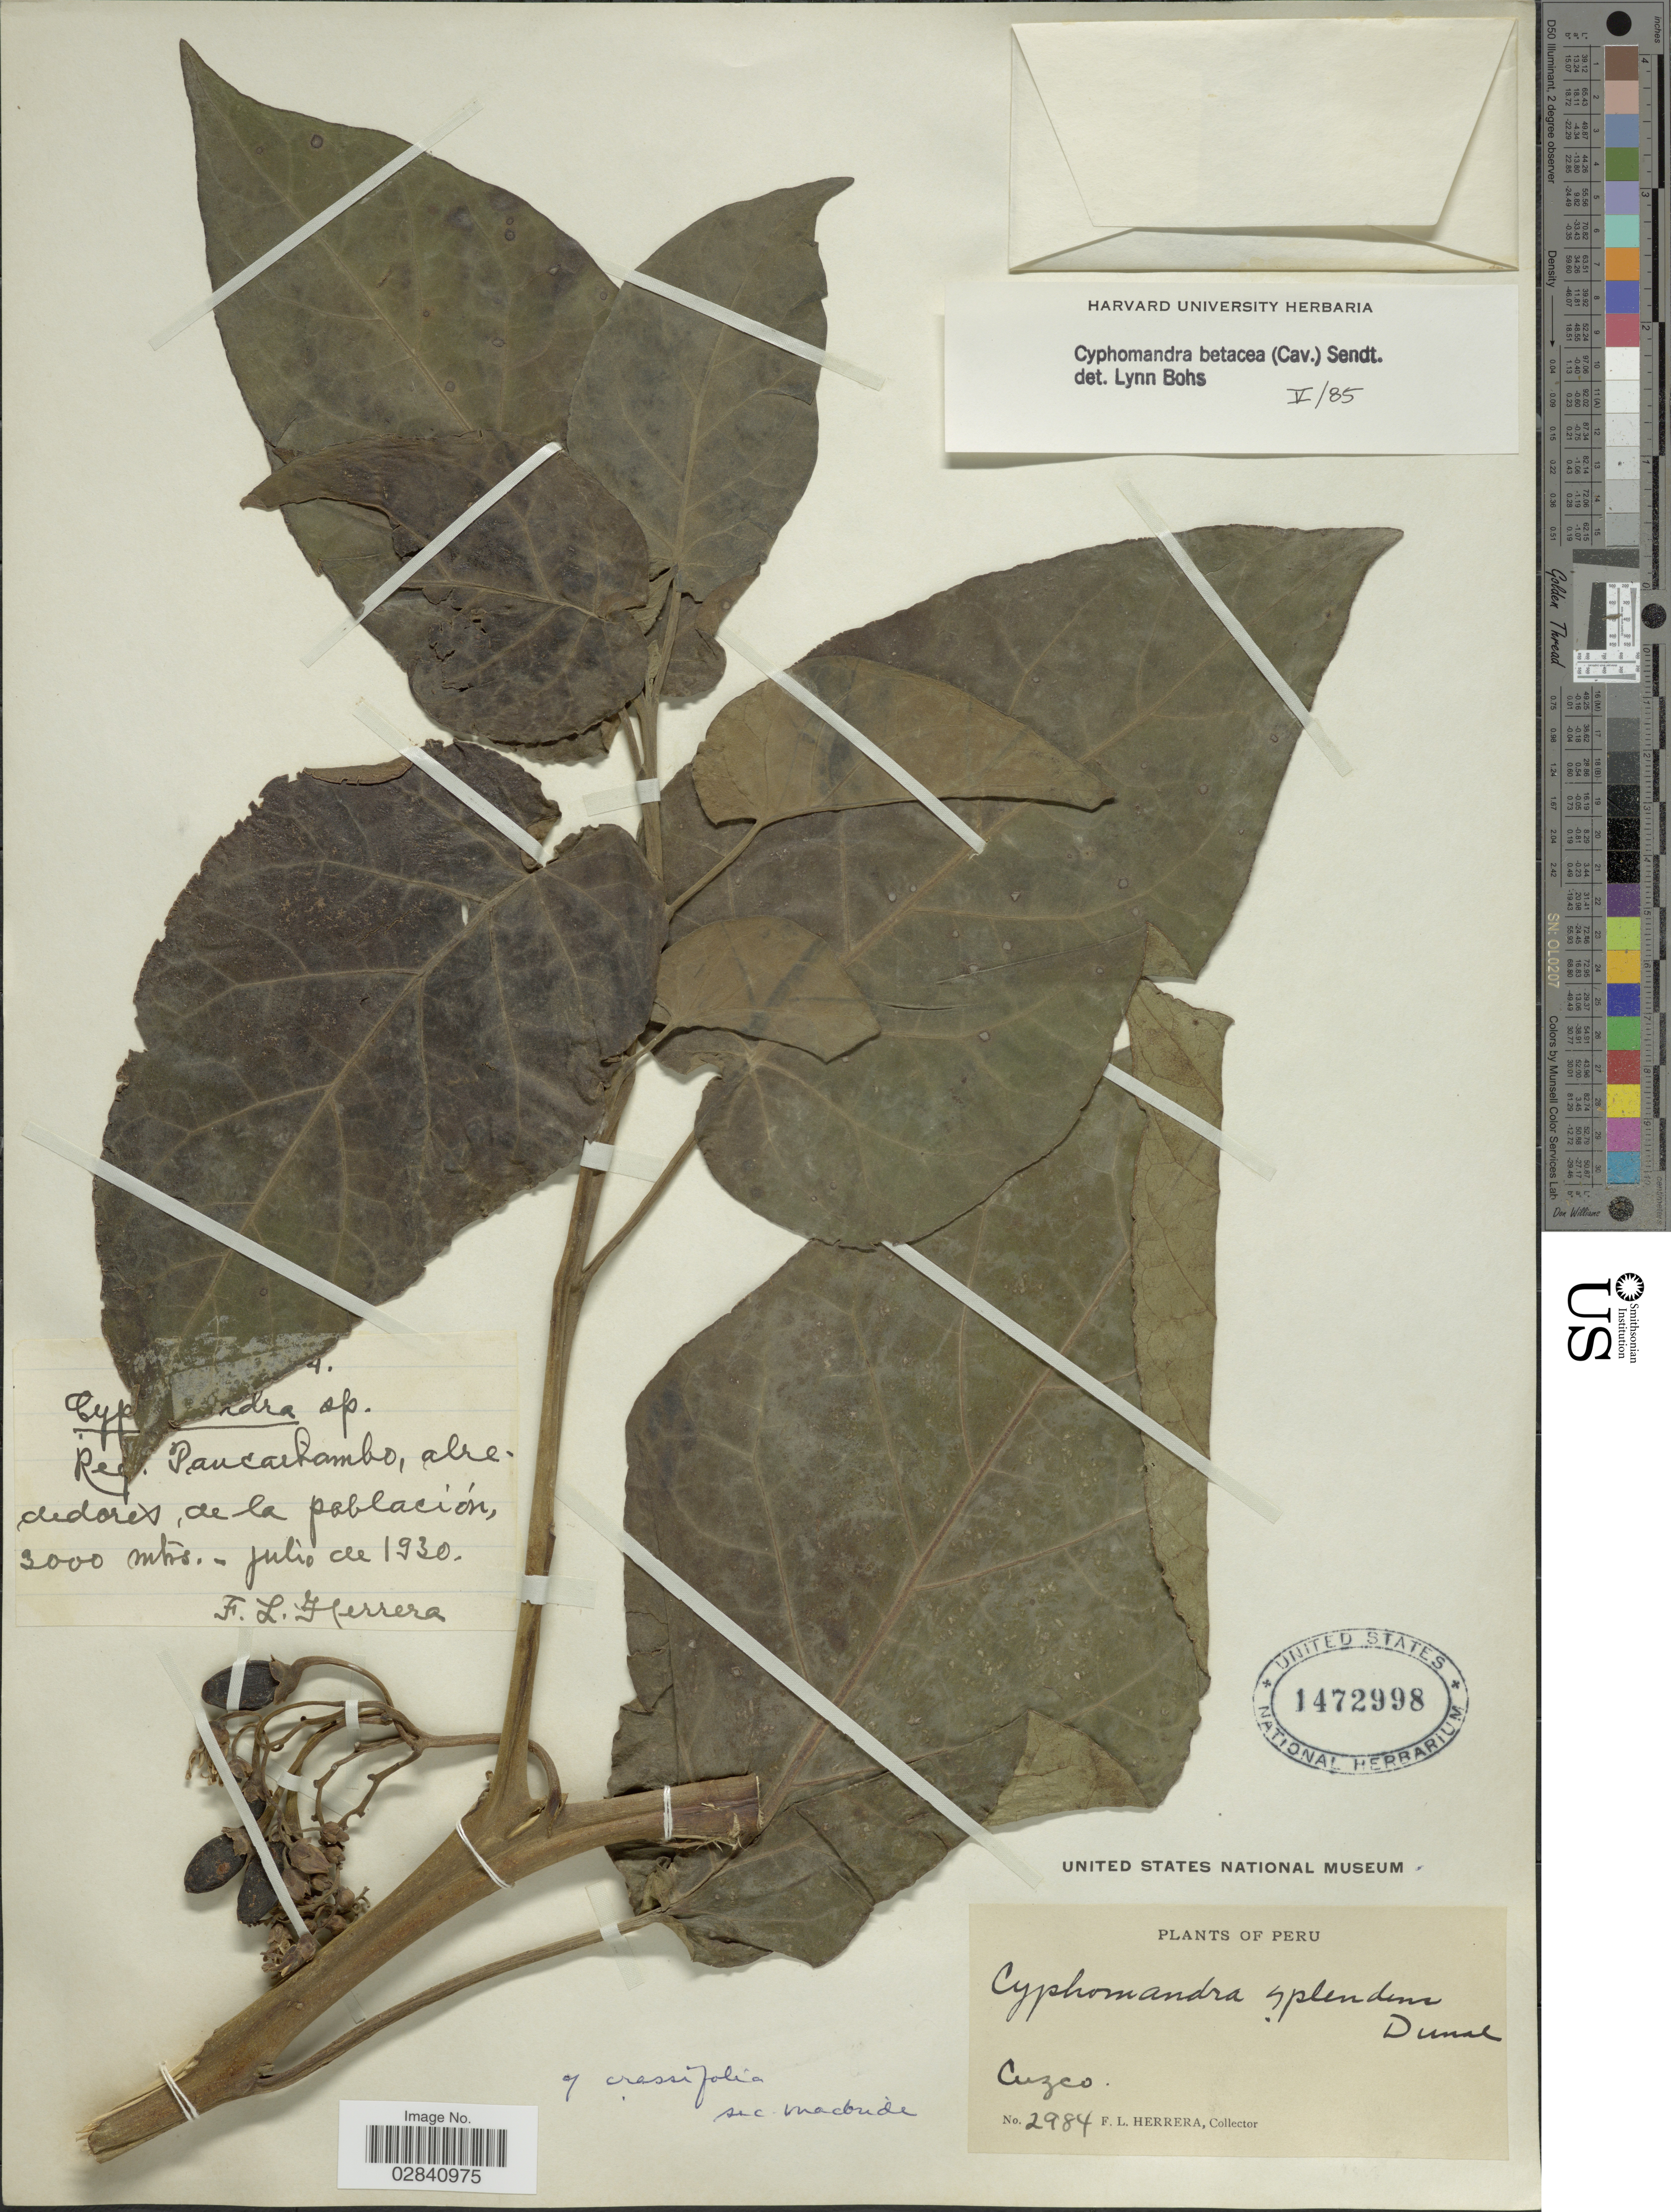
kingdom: Plantae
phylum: Tracheophyta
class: Magnoliopsida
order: Solanales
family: Solanaceae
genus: Cyphomandra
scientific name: Cyphomandra betacea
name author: (Cav.) Sendtn.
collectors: F. L. Herrera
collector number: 2984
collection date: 1930-07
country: Peru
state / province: Cusco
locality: Cuzco. Reg Paucachambo, alrededores de la población.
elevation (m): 3000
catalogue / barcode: US 1472998